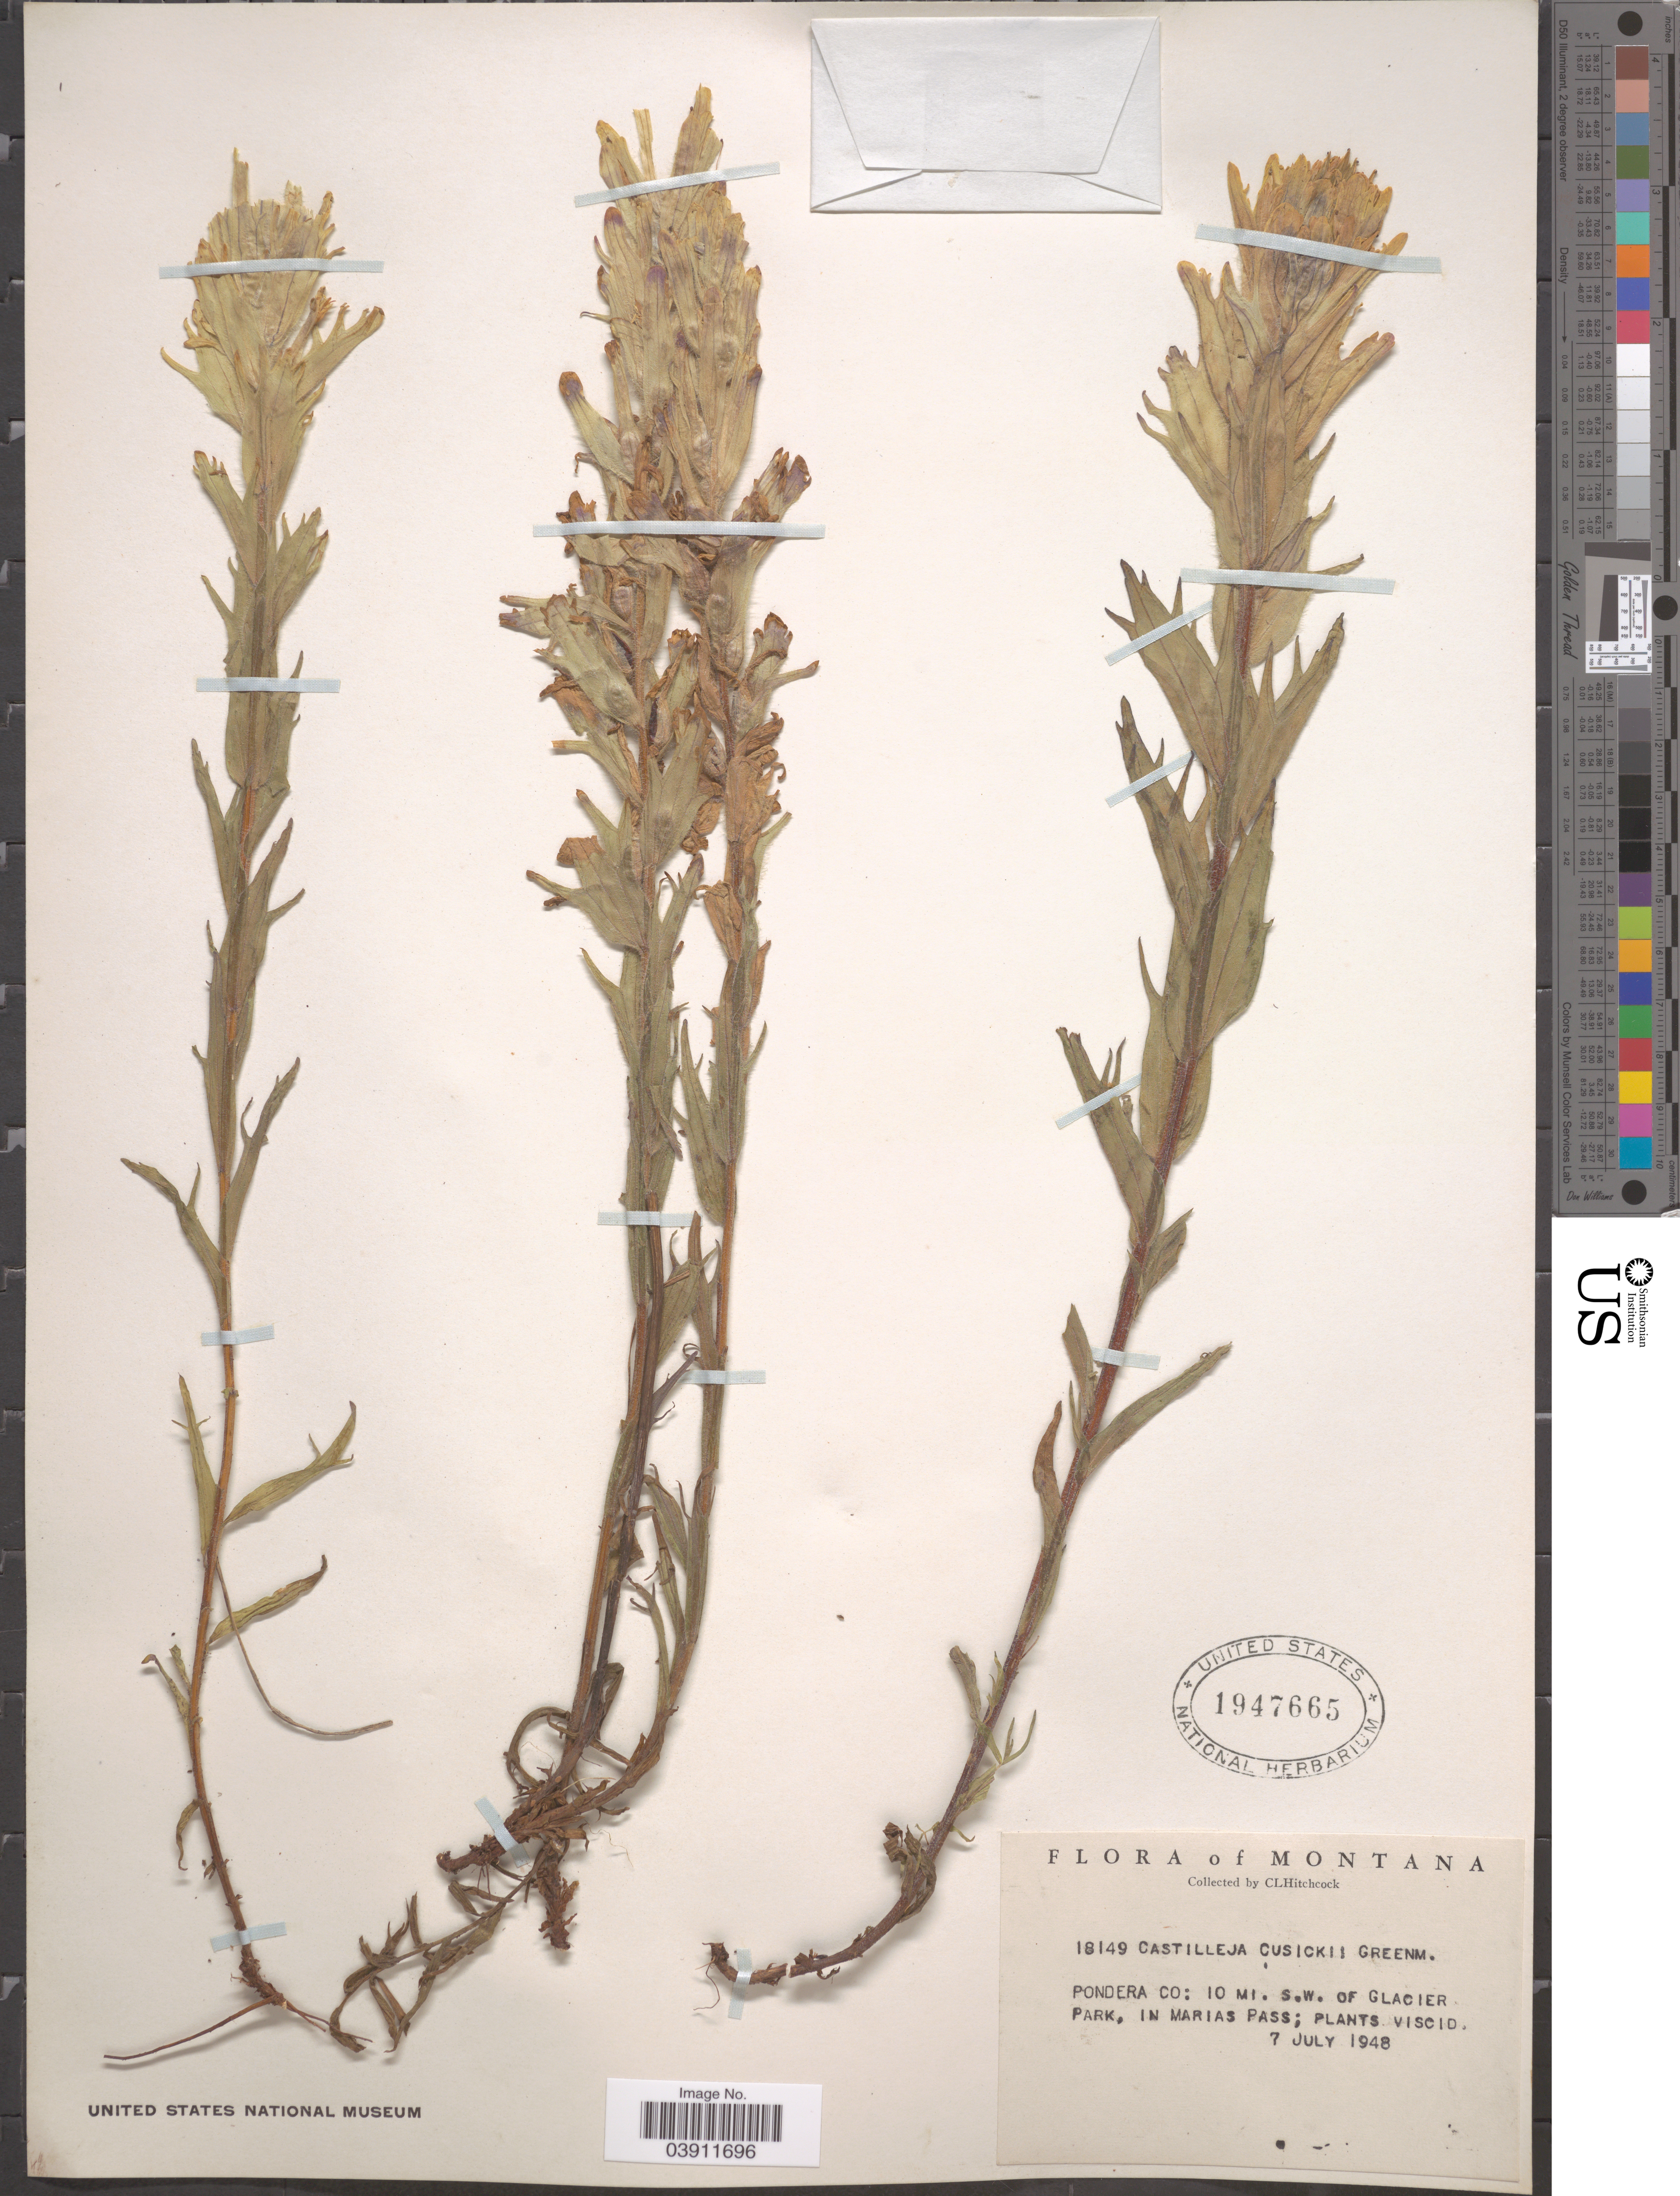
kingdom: Plantae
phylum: Tracheophyta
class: Magnoliopsida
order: Lamiales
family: Orobanchaceae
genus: Castilleja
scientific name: Castilleja cusickii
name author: Greenm.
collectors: C. L. Hitchcock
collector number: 18149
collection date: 1948-07-07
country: United States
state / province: Montana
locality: Pondera Co: 10 mi. S.W. of Glacier Park, in Marias Pass.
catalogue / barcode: US 1947665